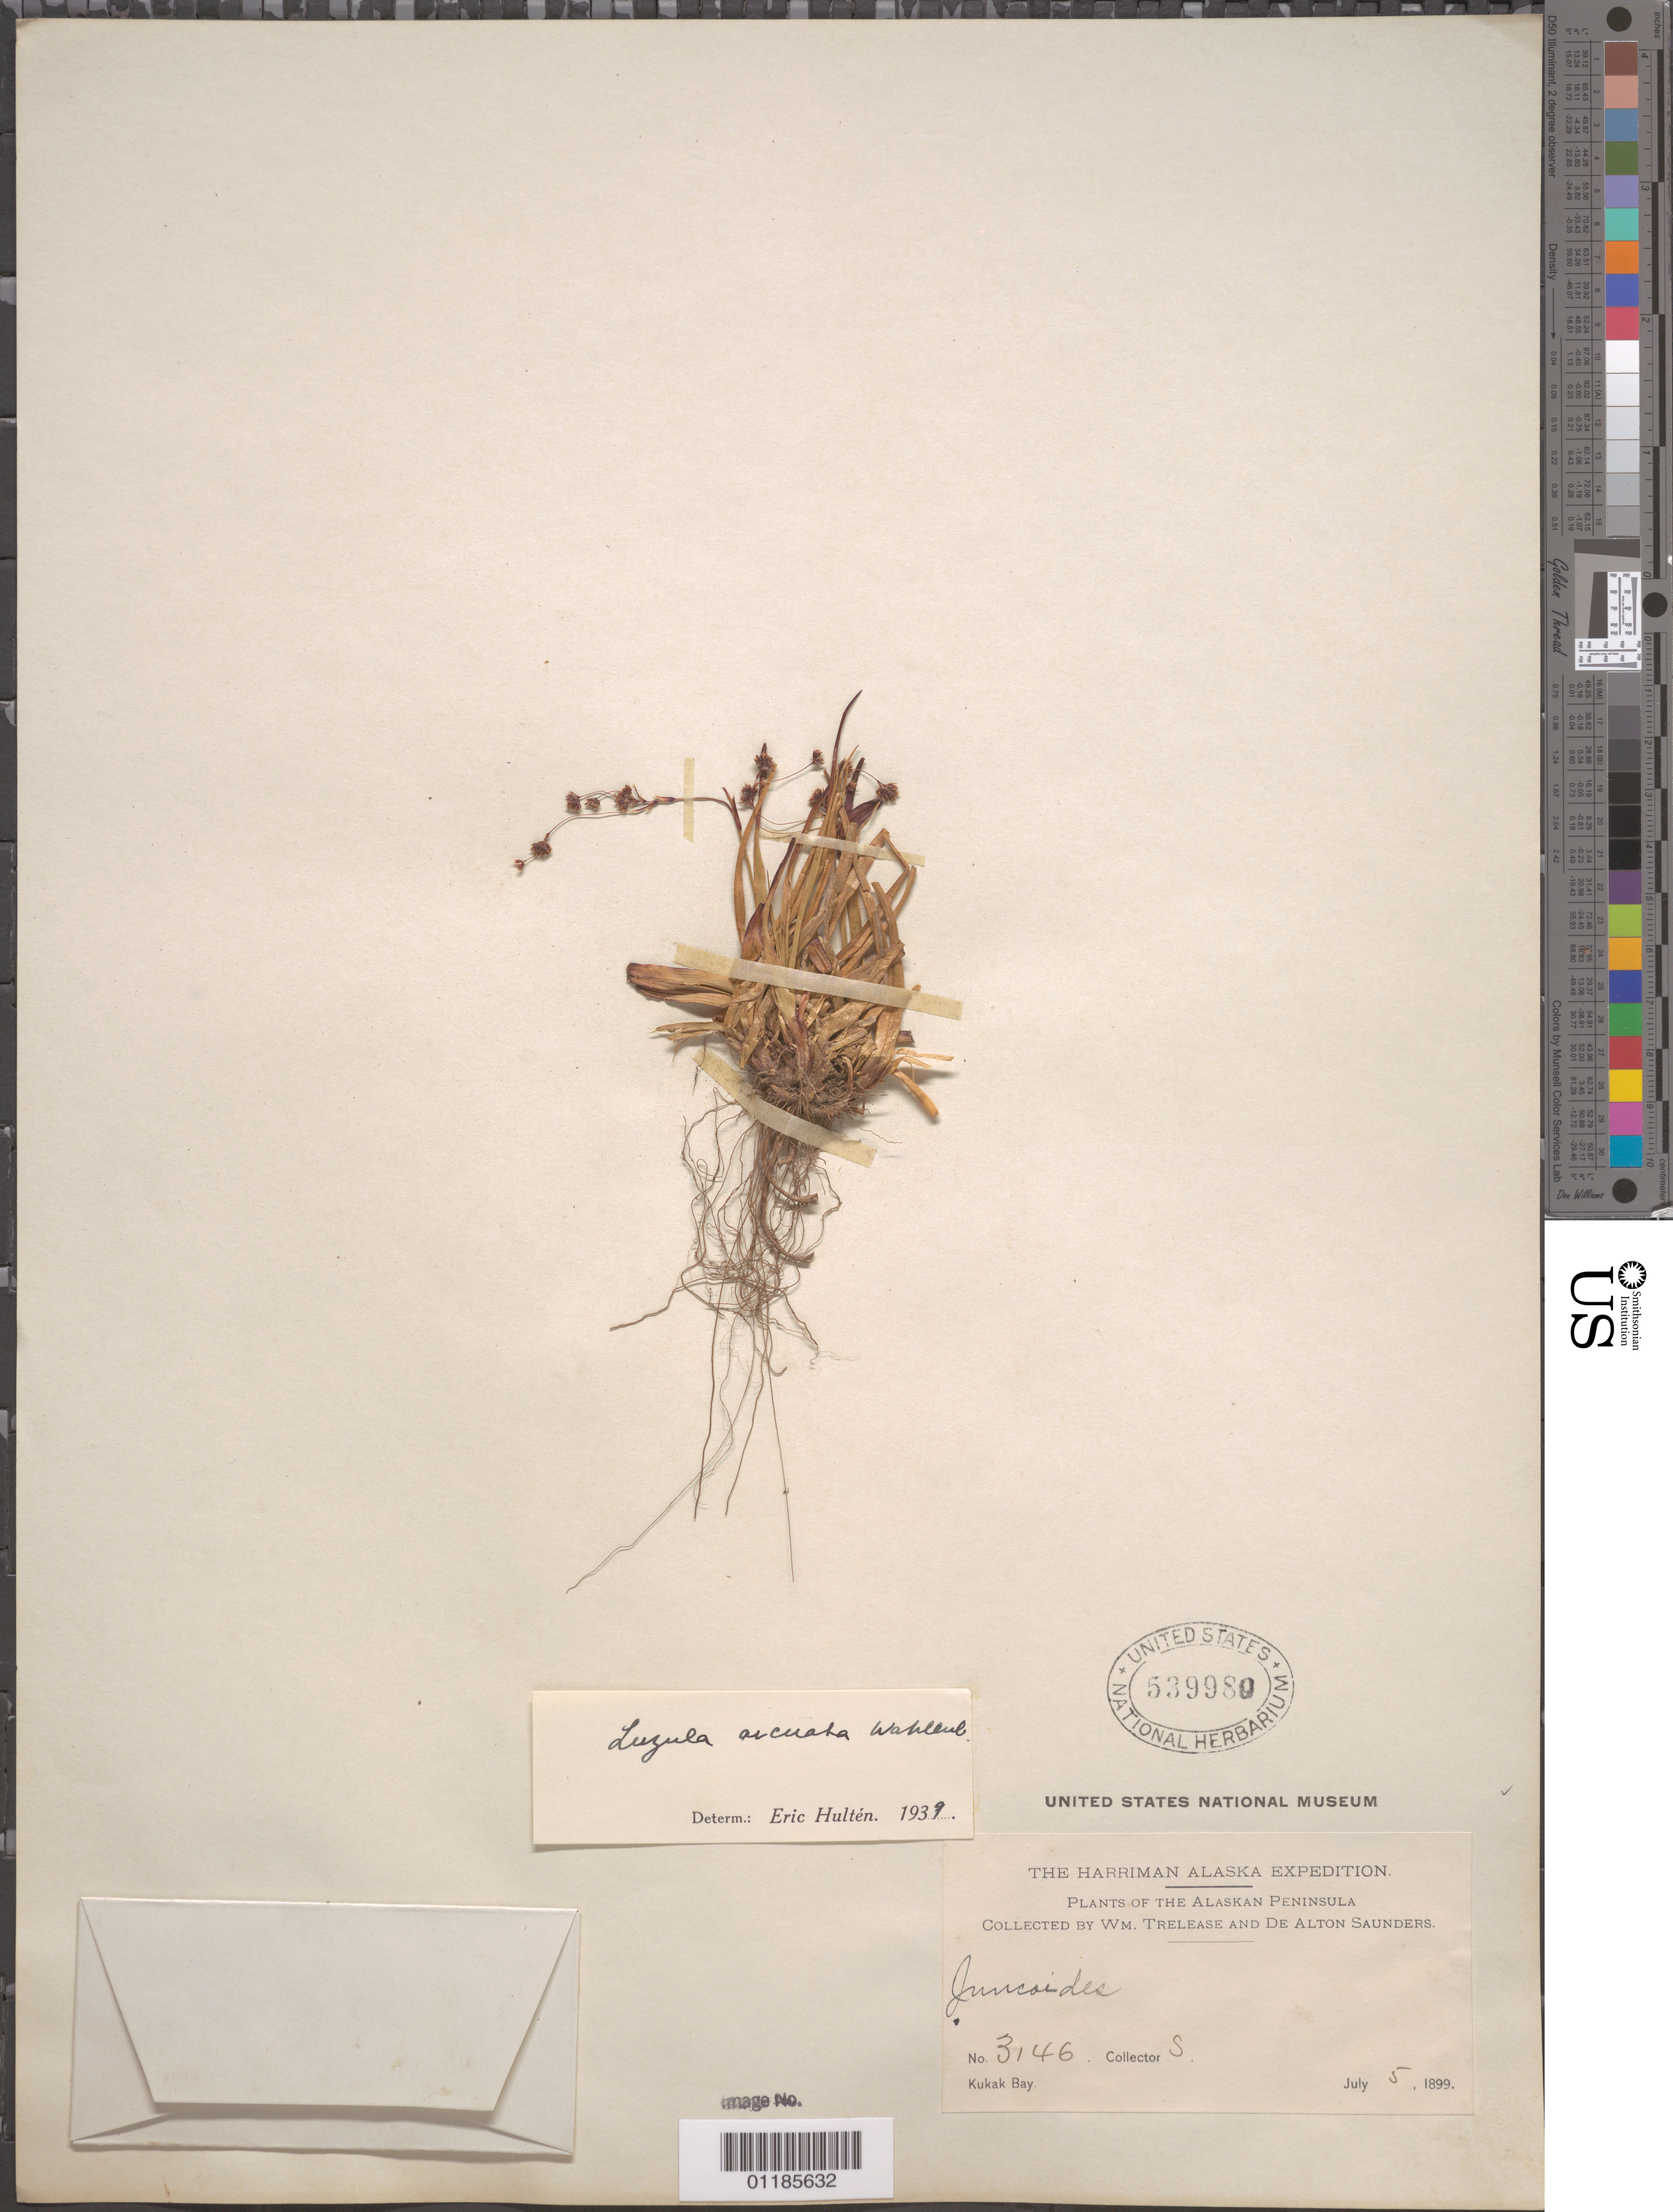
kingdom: Plantae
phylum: Tracheophyta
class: Liliopsida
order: Poales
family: Juncaceae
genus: Luzula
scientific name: Luzula arcuata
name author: (Wahlenb.) Sw.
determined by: Hultén, [O.] Eric G.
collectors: W. Trelease & D. A. Saunders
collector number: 3146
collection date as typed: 05 Jul 1899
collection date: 1899-07-05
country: United States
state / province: Alaska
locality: Kukak Bay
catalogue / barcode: US 539980